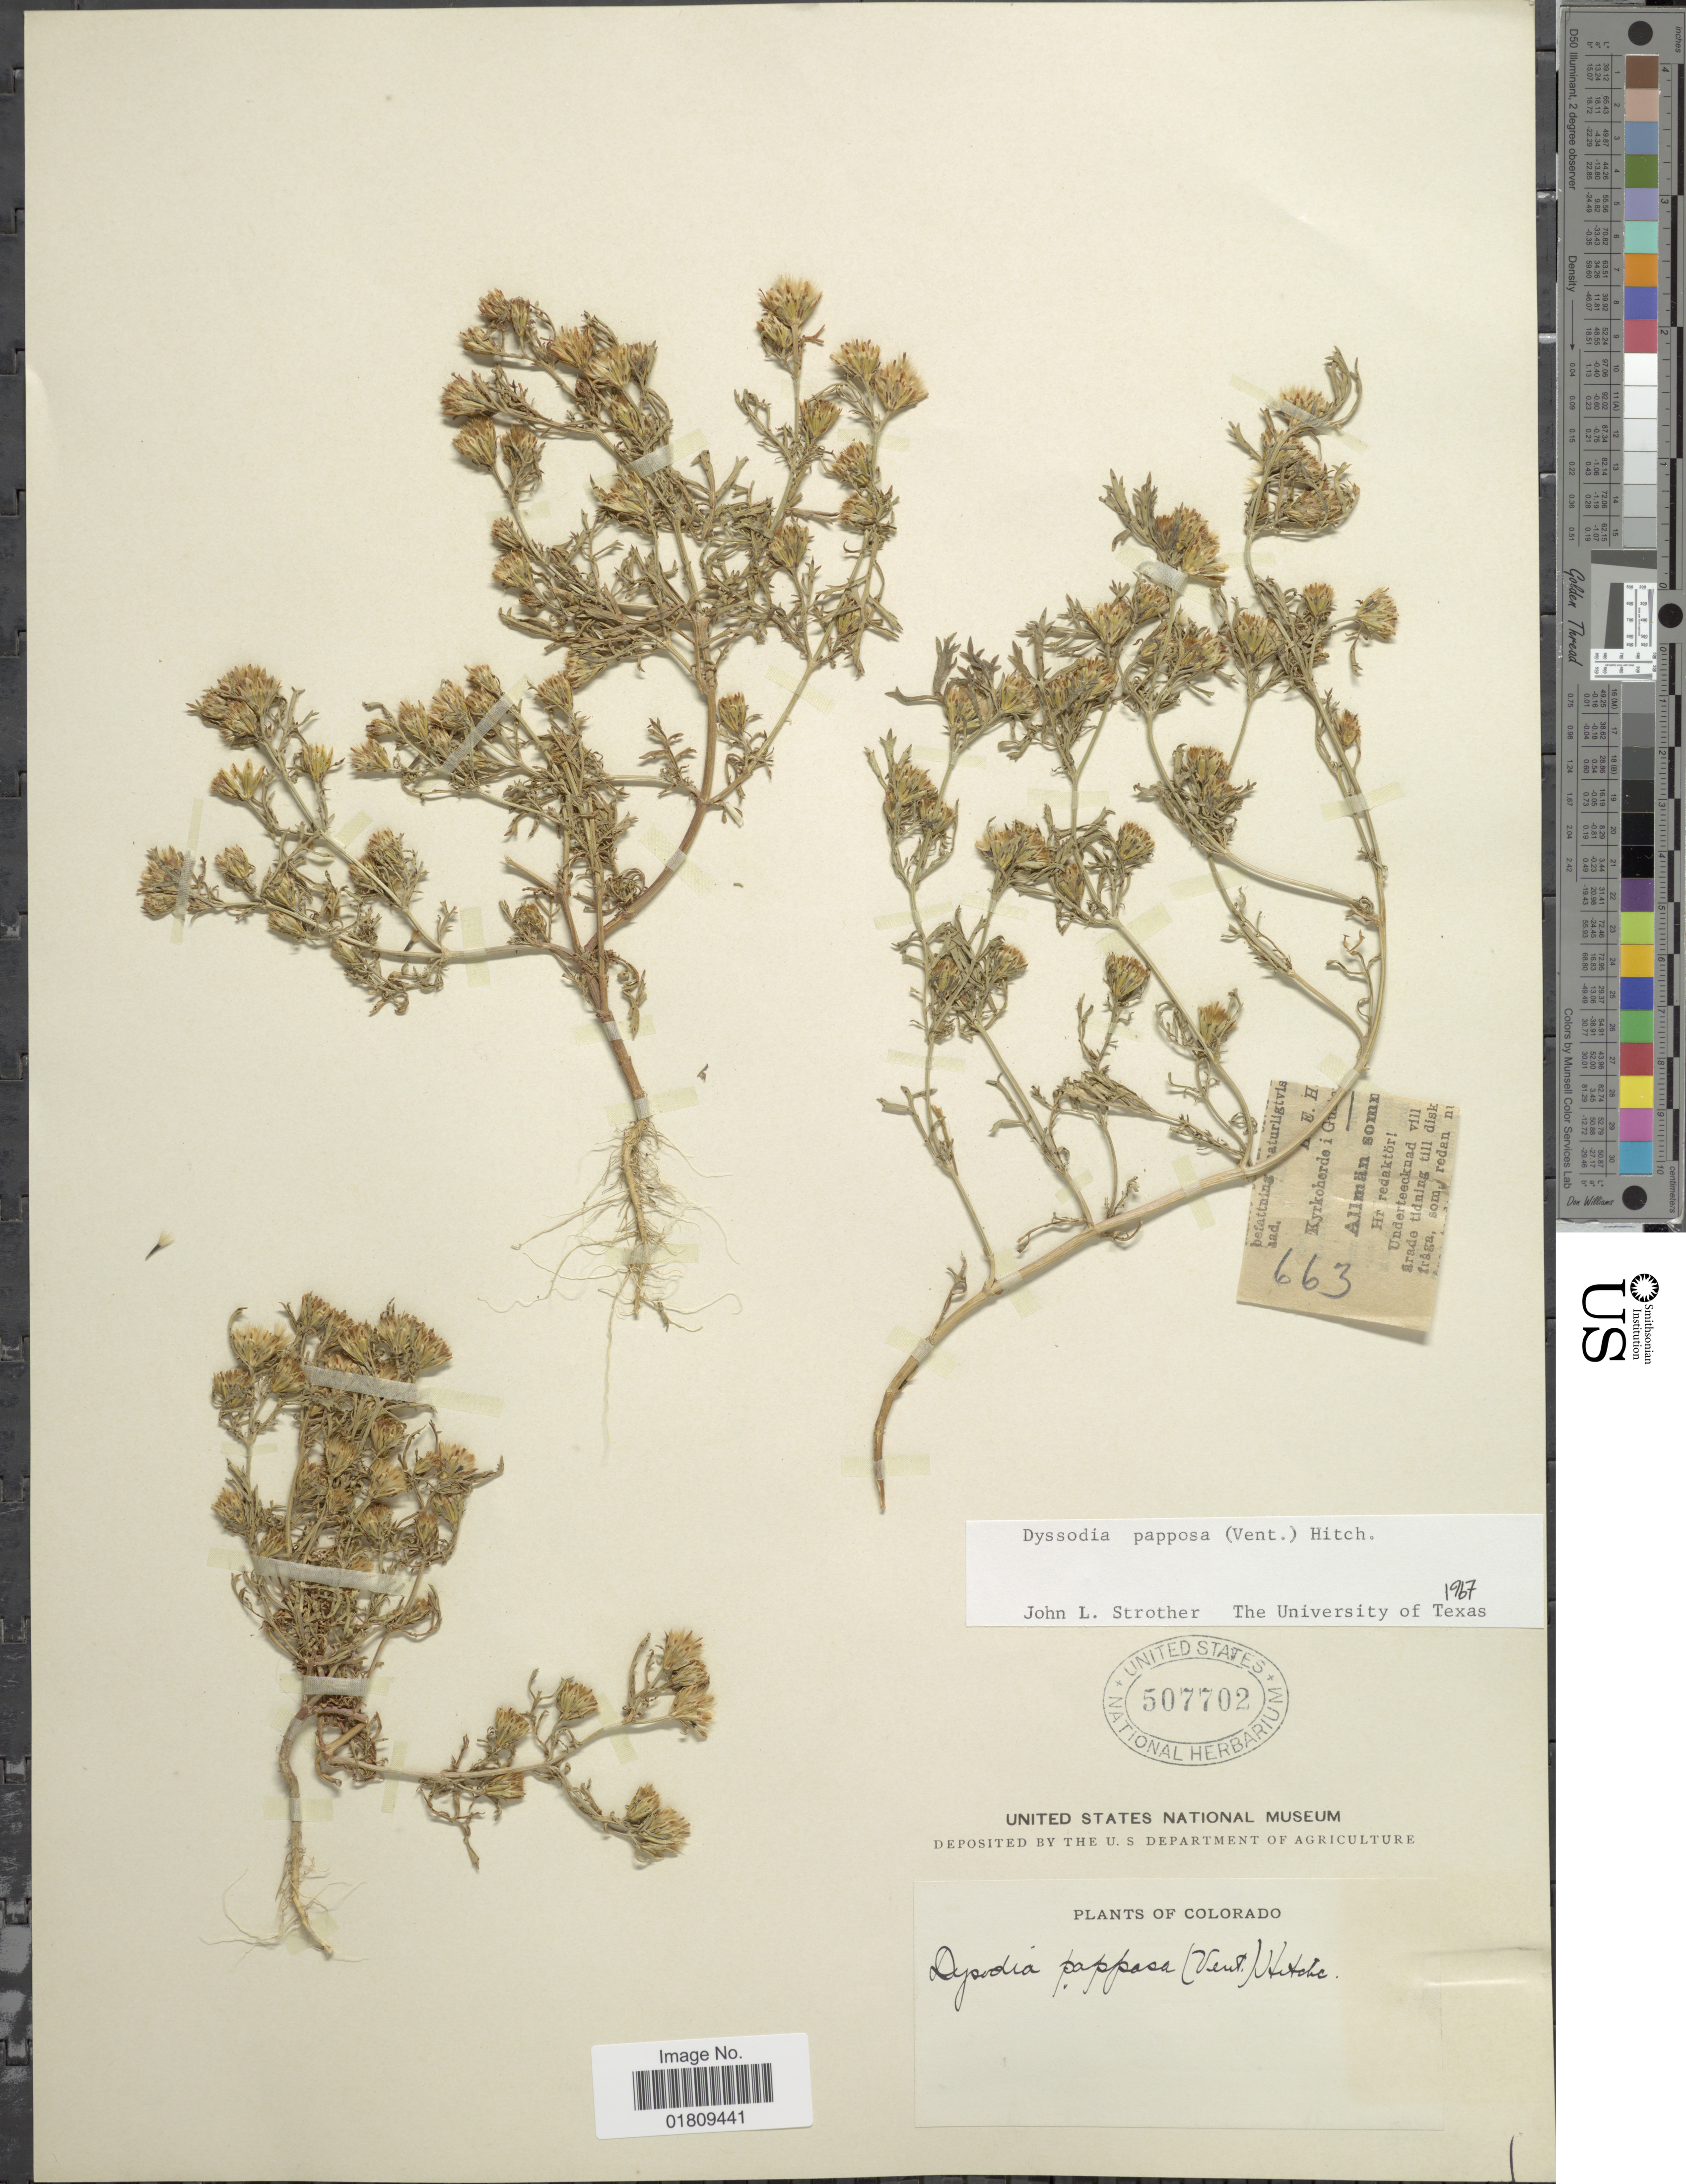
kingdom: Plantae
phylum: Tracheophyta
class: Magnoliopsida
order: Asterales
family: Asteraceae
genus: Dyssodia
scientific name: Dyssodia papposa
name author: (Vent.) Hitchc.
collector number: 663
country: United States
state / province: Colorado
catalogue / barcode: US 507702